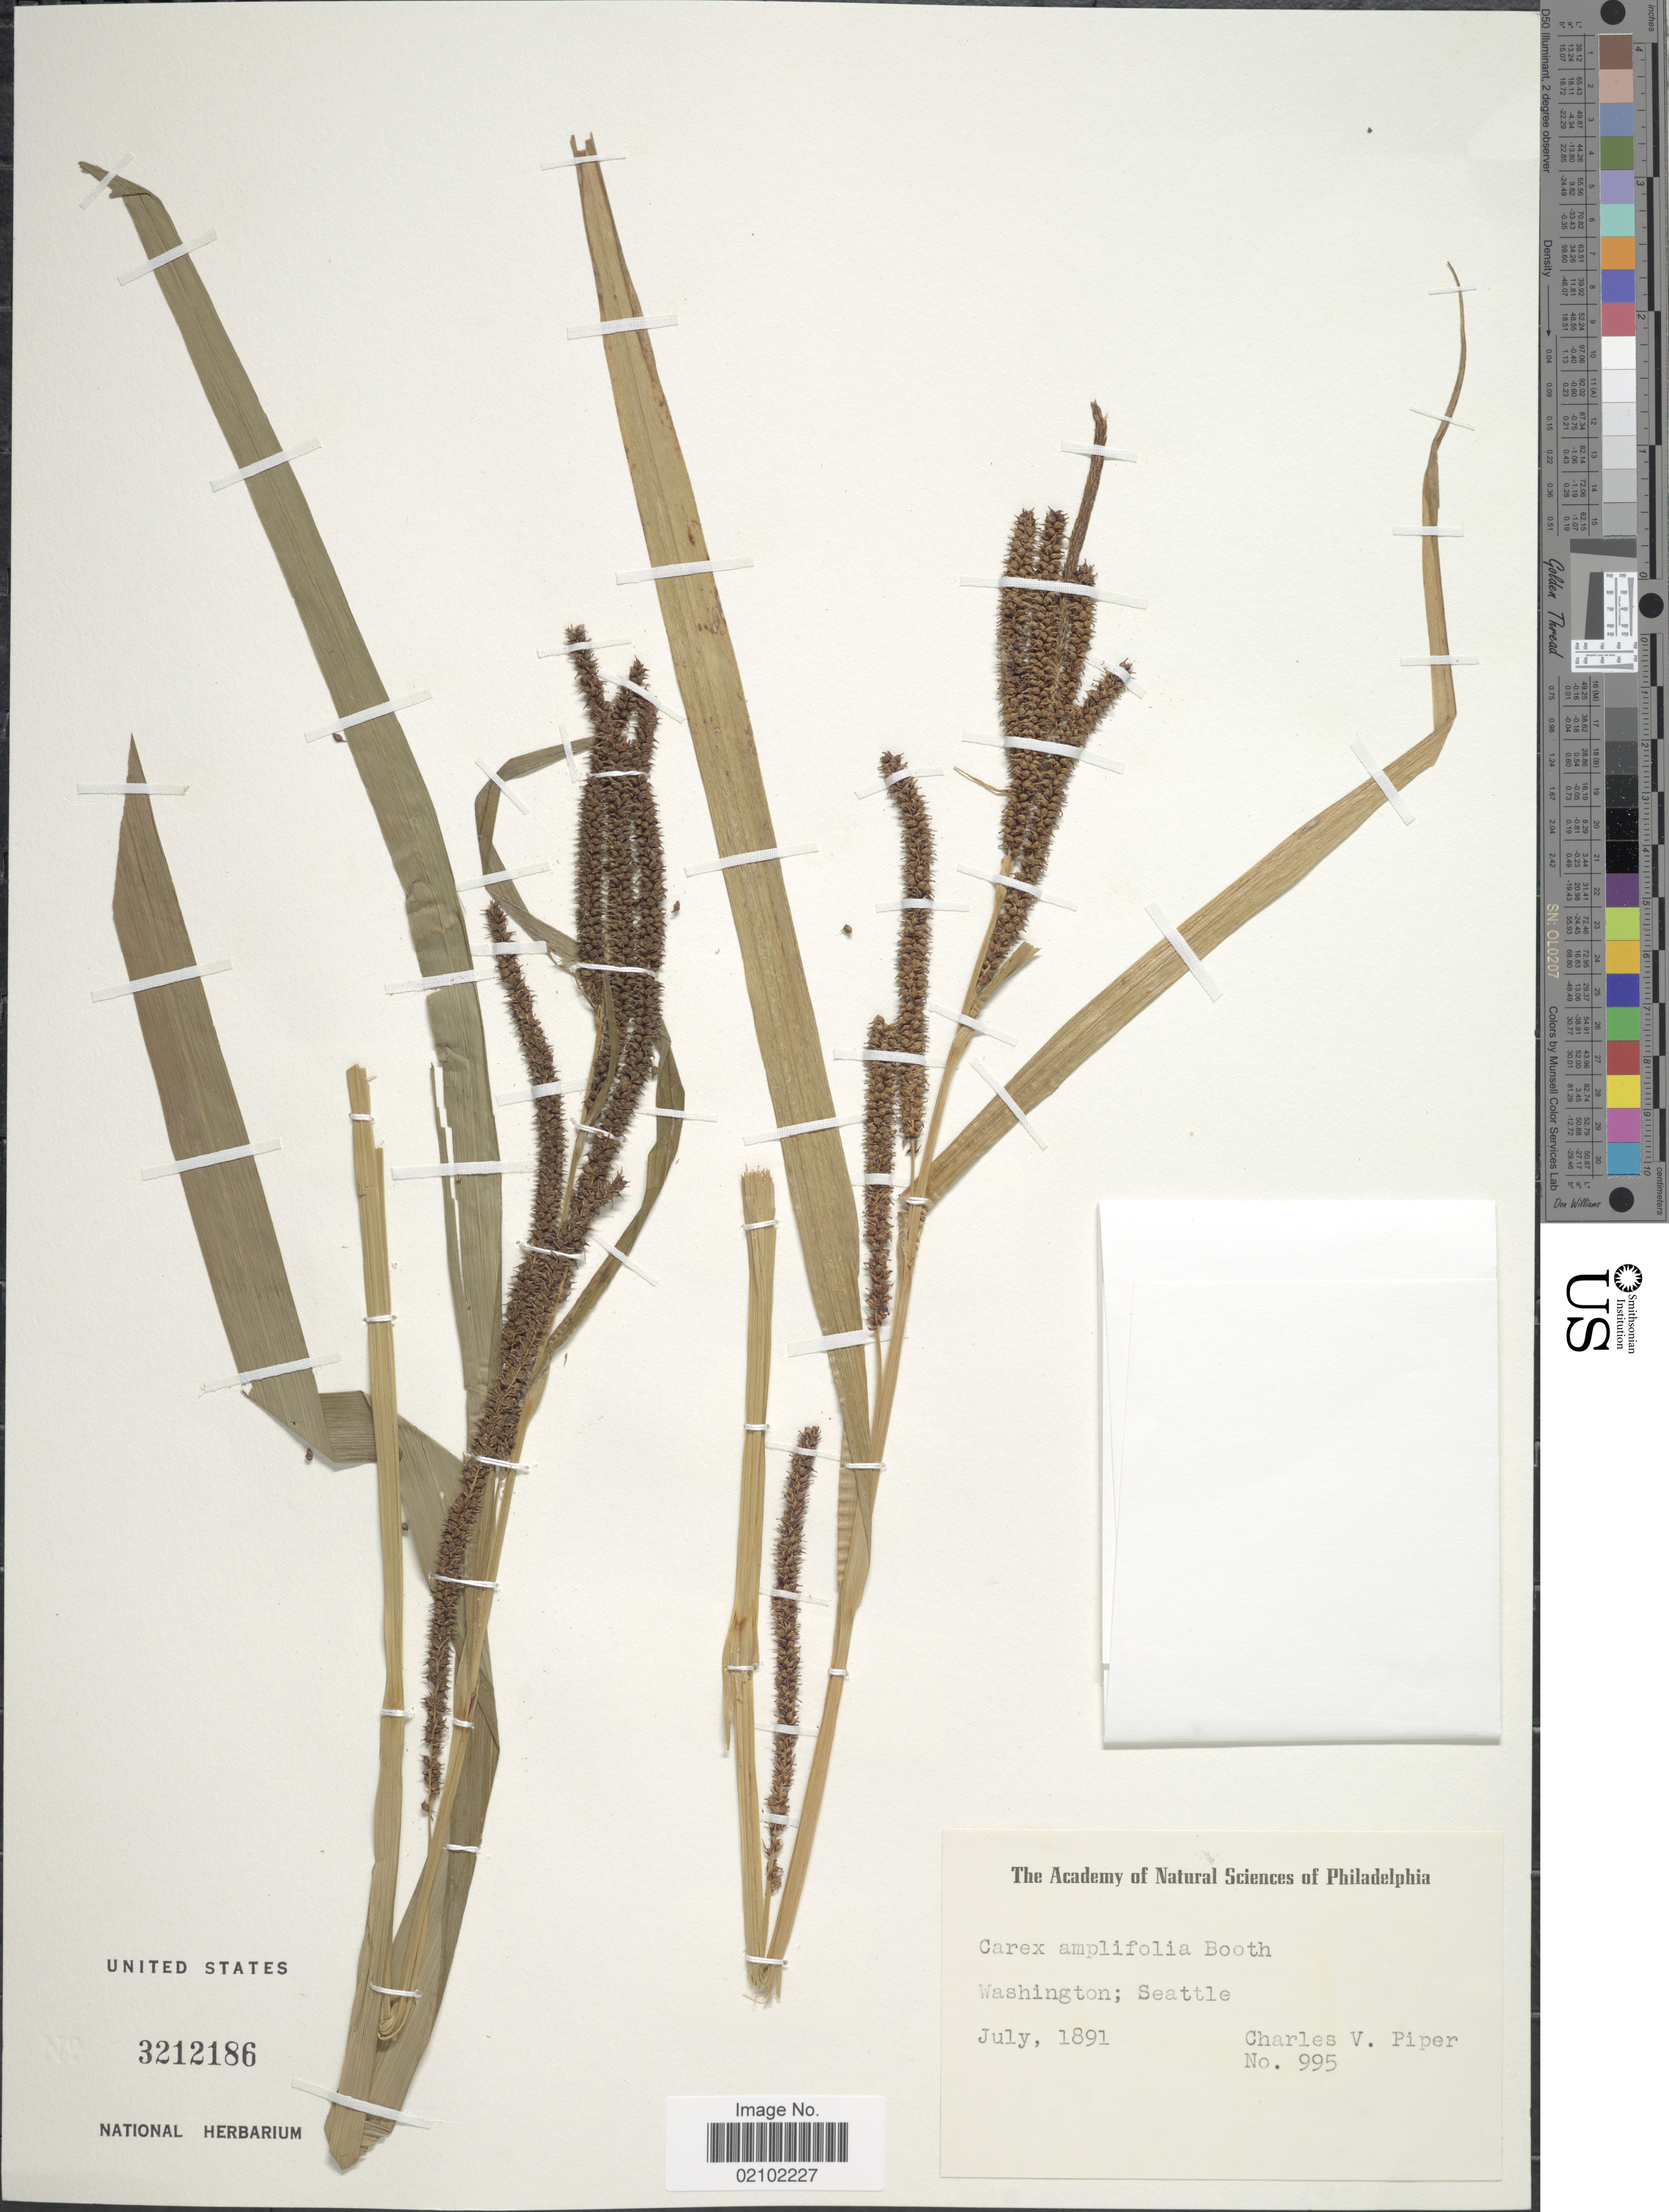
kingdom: Plantae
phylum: Tracheophyta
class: Liliopsida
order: Poales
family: Cyperaceae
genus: Carex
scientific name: Carex amplifolia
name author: Boott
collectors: C. V. Piper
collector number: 995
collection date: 1891-07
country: United States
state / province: Washington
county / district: King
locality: Seattle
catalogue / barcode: US 3212186